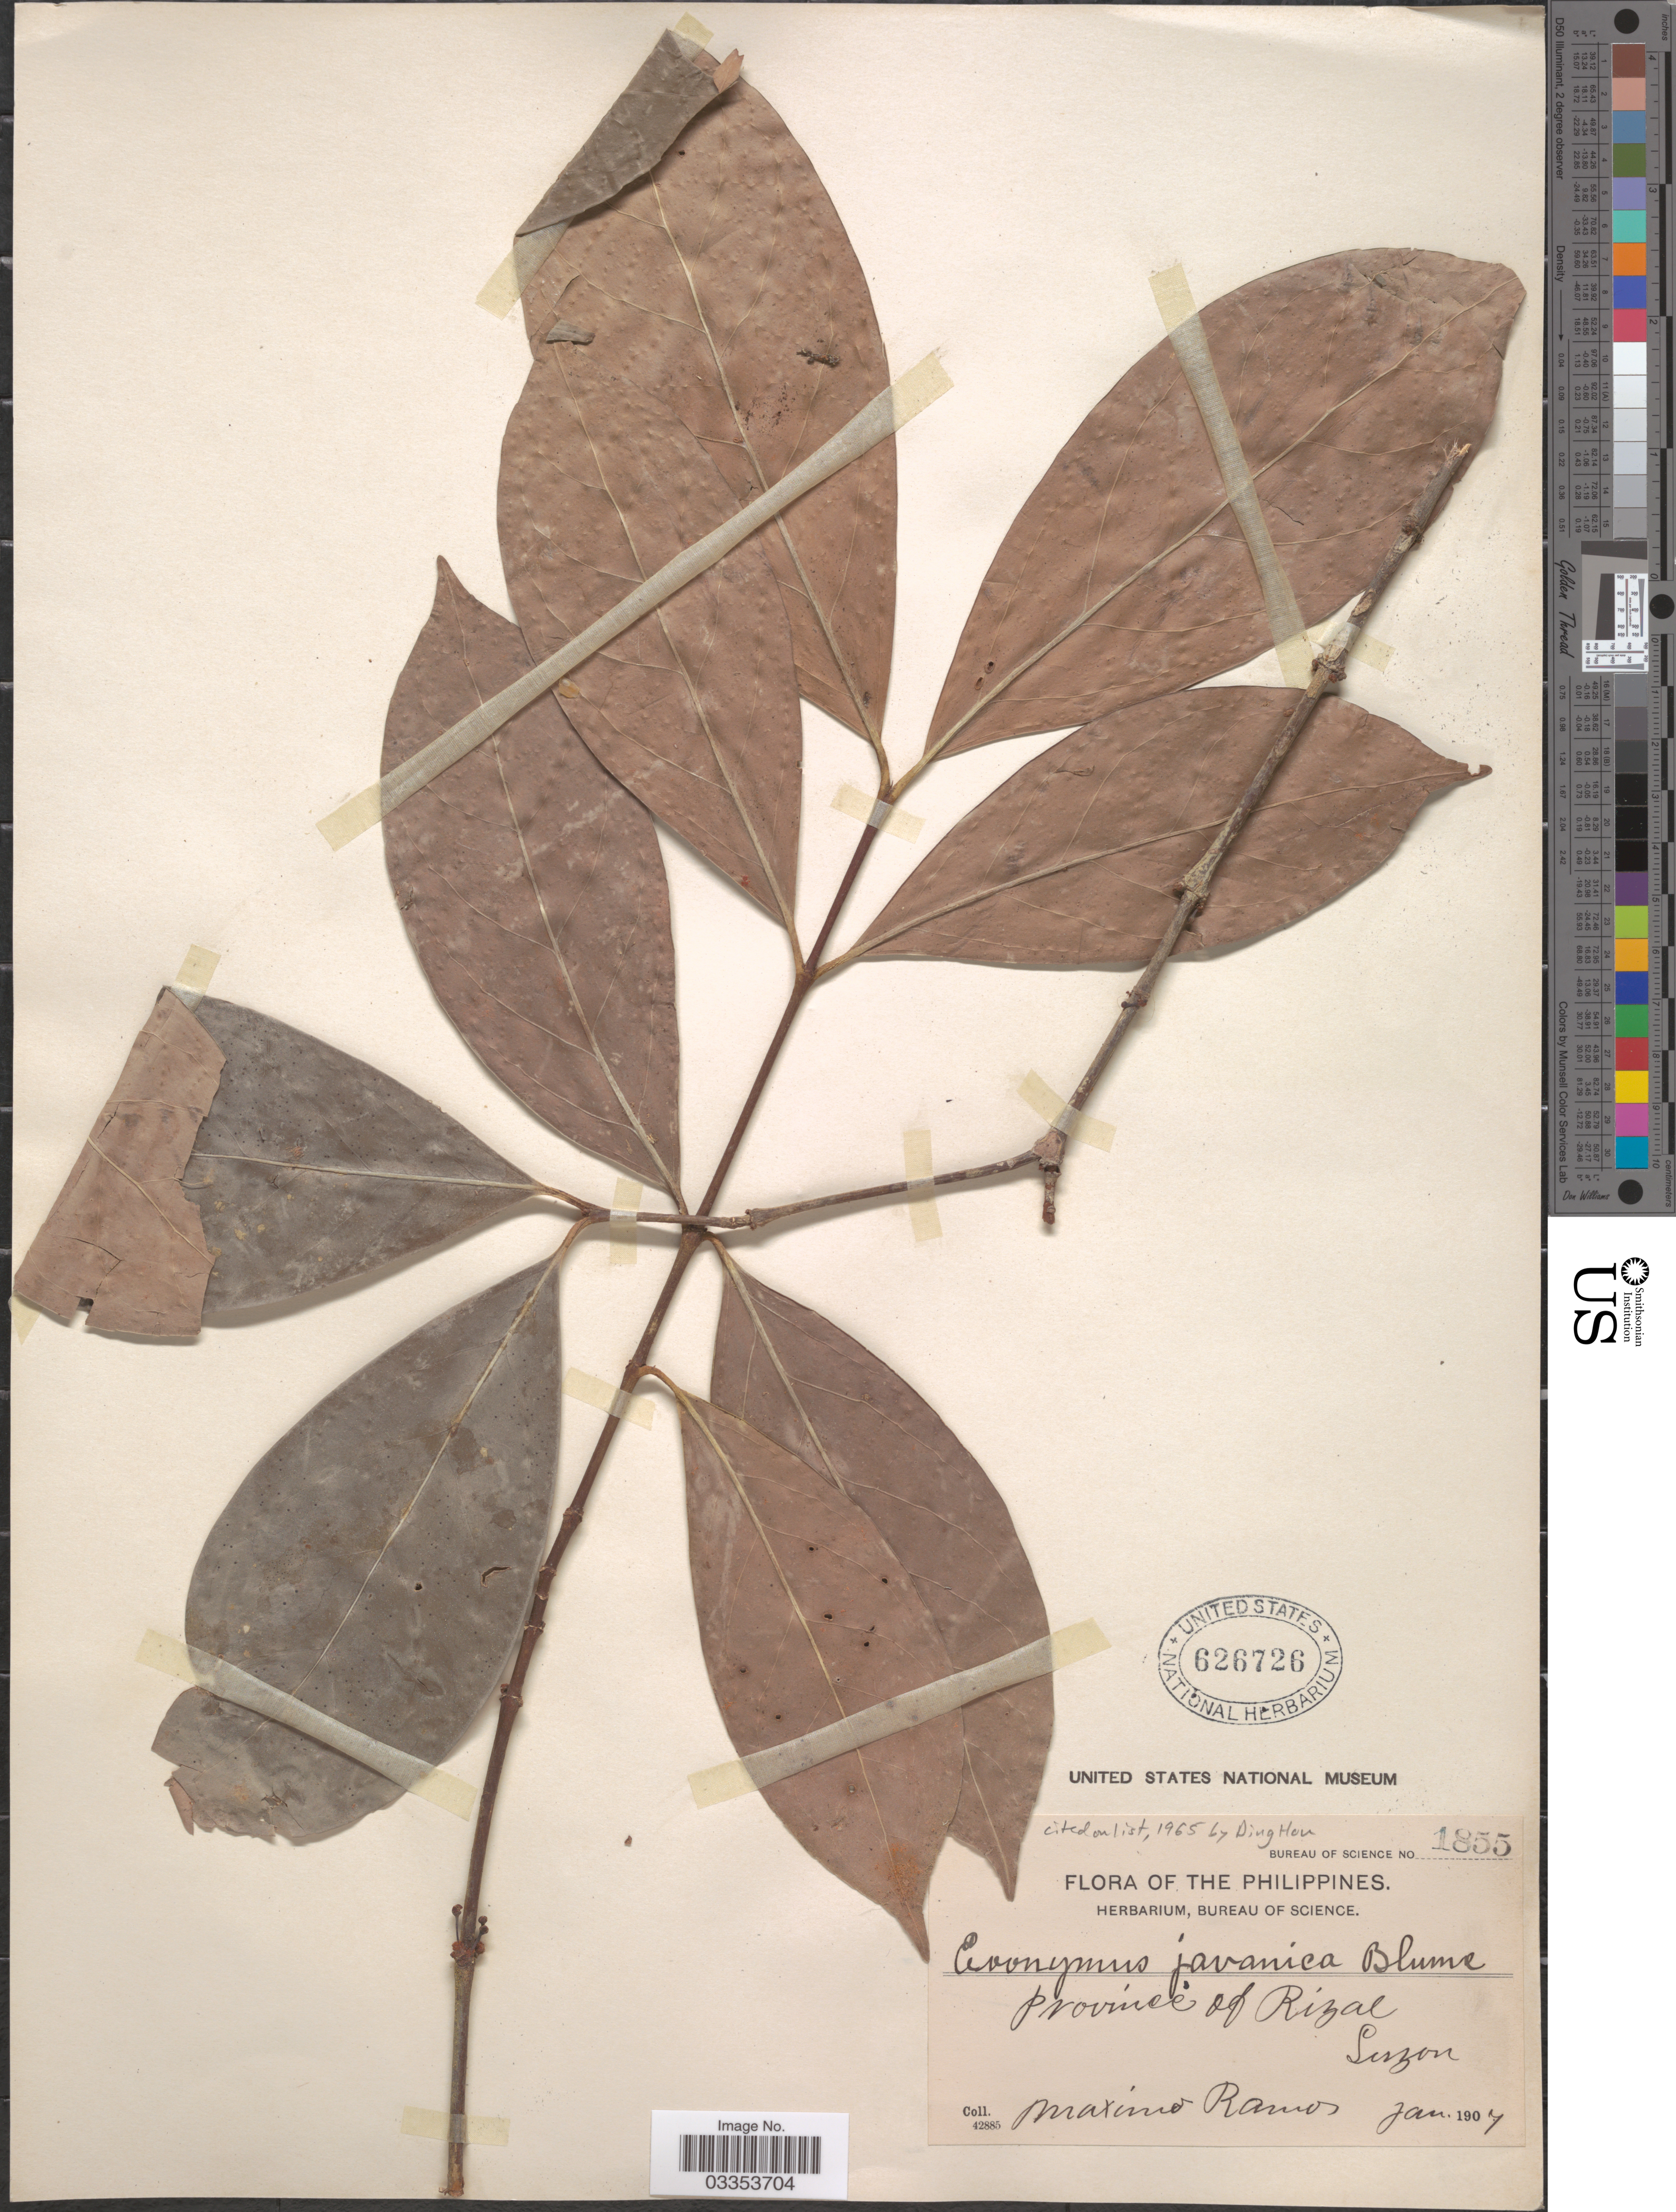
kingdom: Plantae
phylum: Tracheophyta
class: Magnoliopsida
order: Celastrales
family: Celastraceae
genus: Euonymus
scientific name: Euonymus indicus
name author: B. Heyne ex Wall.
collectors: M. Ramos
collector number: Bureau of Science 1855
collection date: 1907-01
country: Philippines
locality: Province of Rizal, Luzon.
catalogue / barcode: US 626726